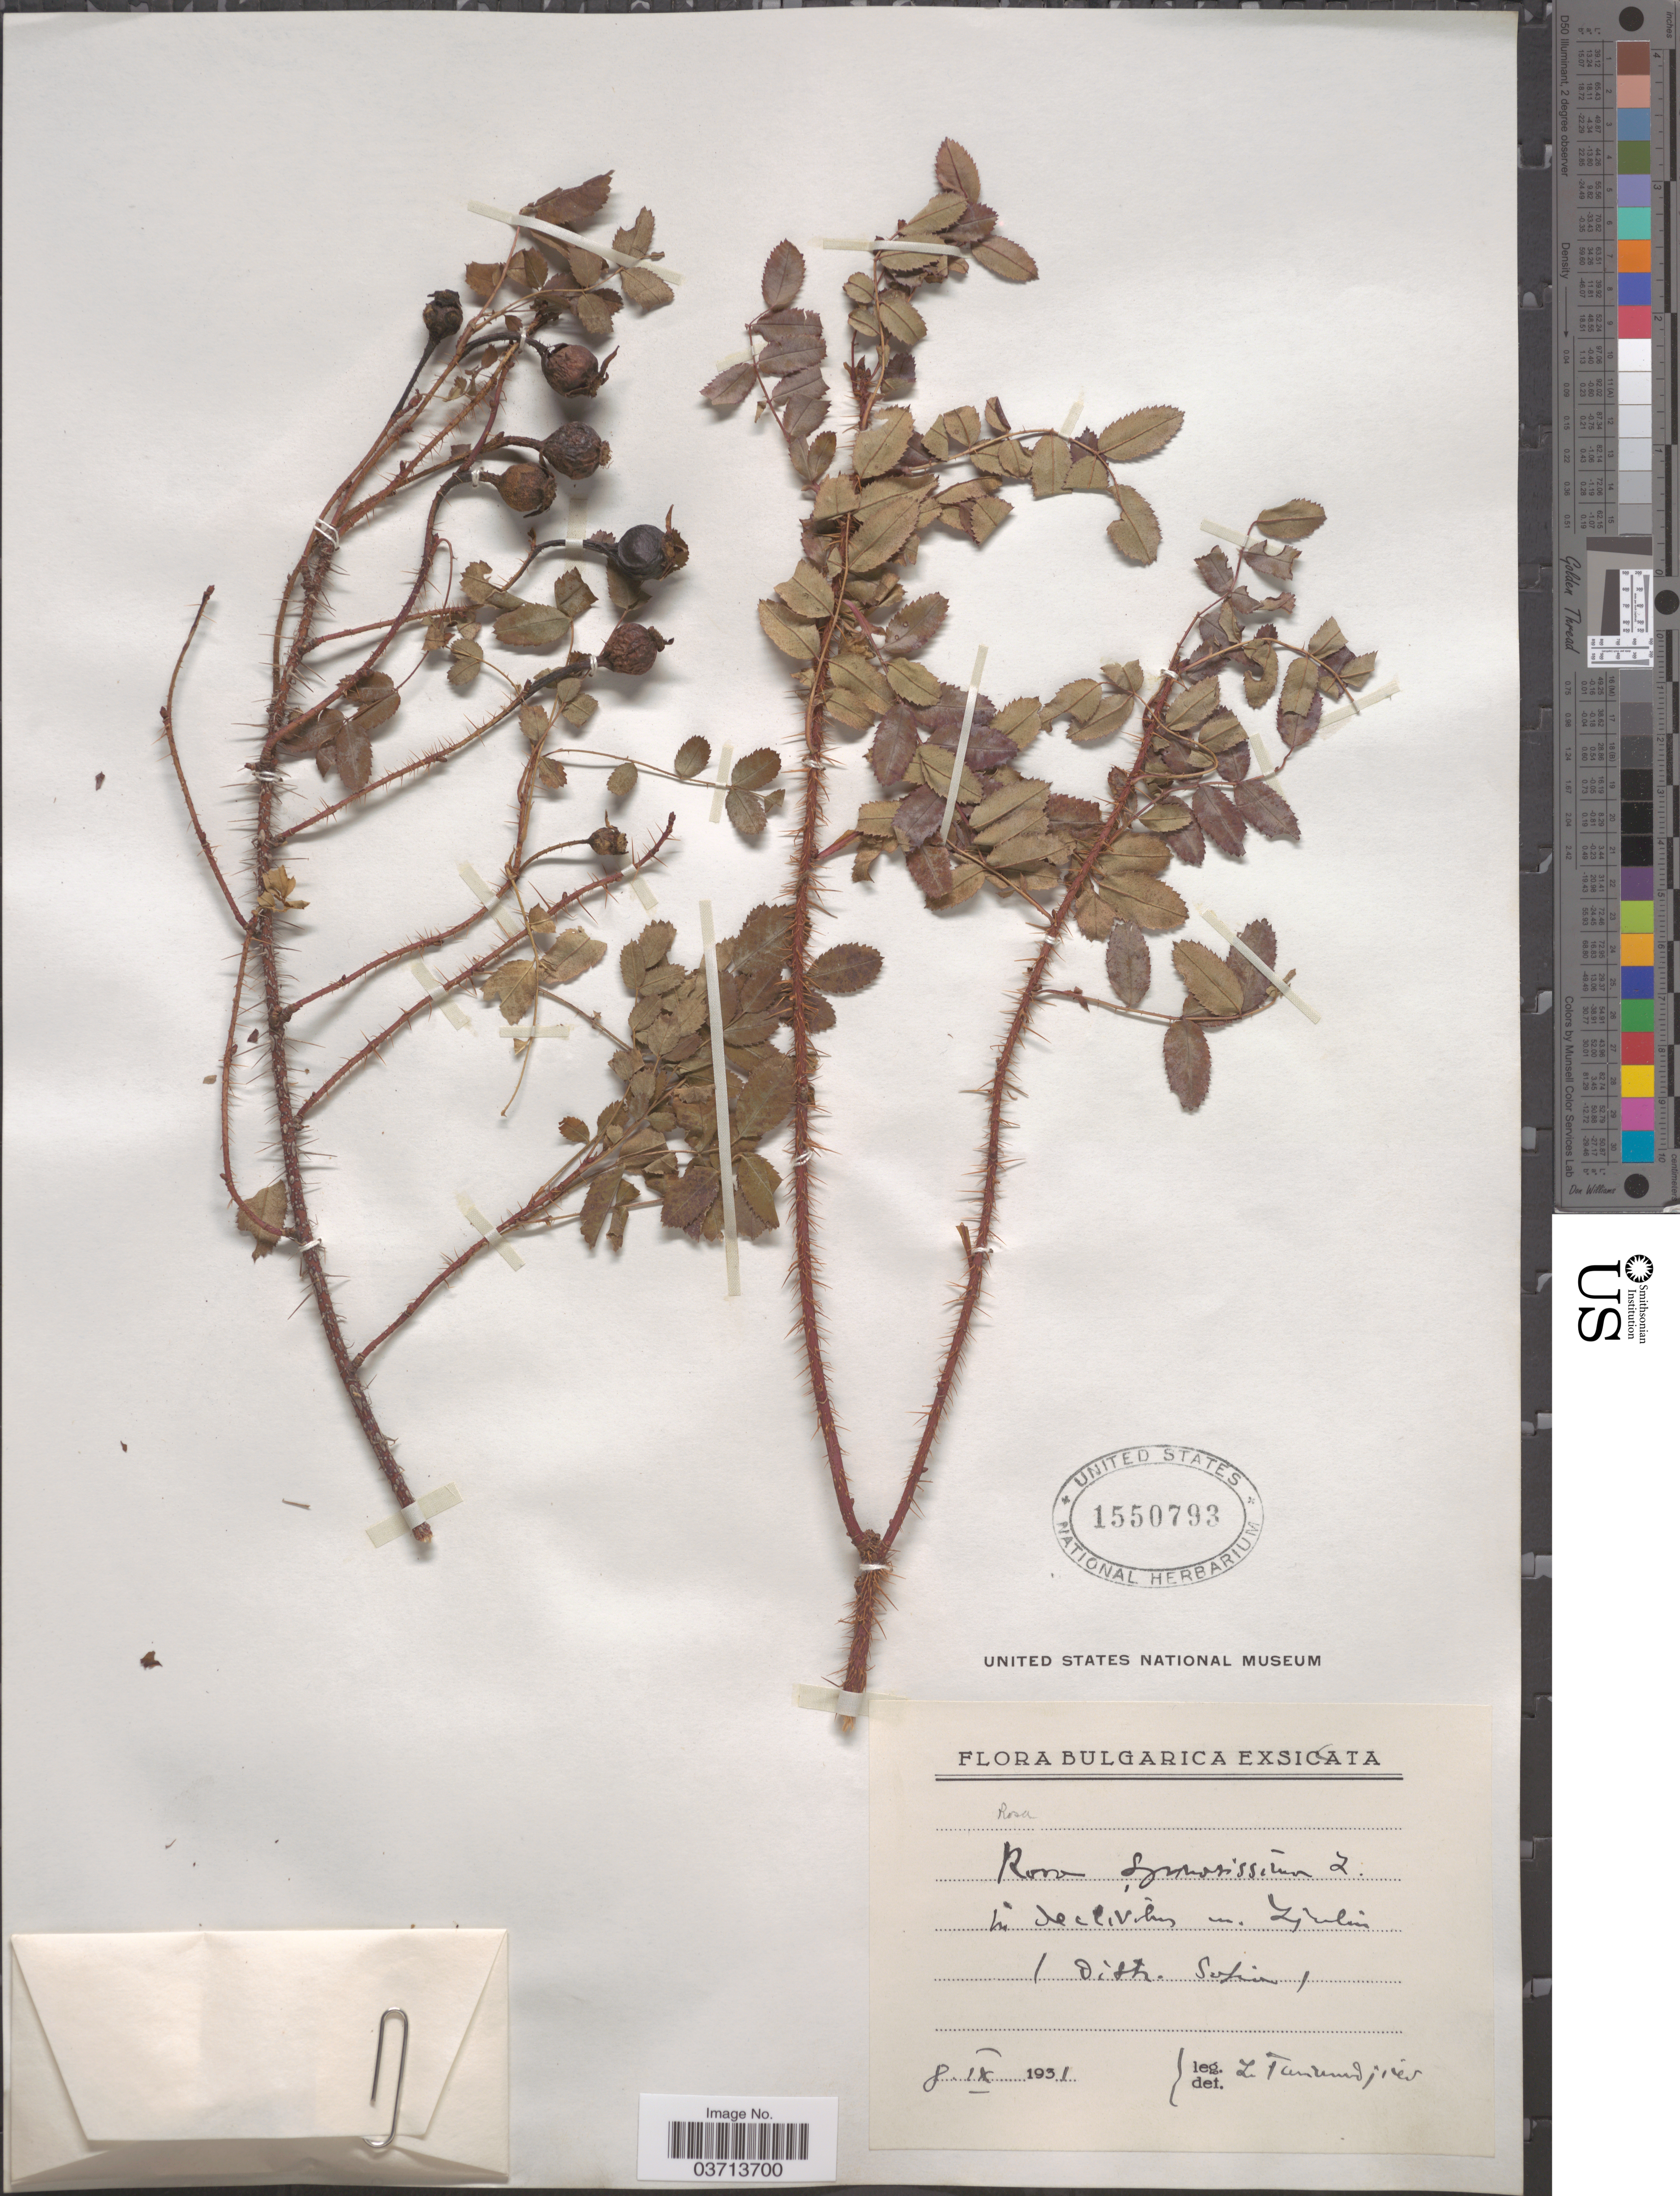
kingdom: Plantae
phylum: Tracheophyta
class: Magnoliopsida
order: Rosales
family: Rosaceae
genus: Rosa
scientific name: Rosa spinosissima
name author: L.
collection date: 1931-09-08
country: Bulgaria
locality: In declivibus [illegible text] (distr. Sofia).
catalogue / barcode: US 1550793